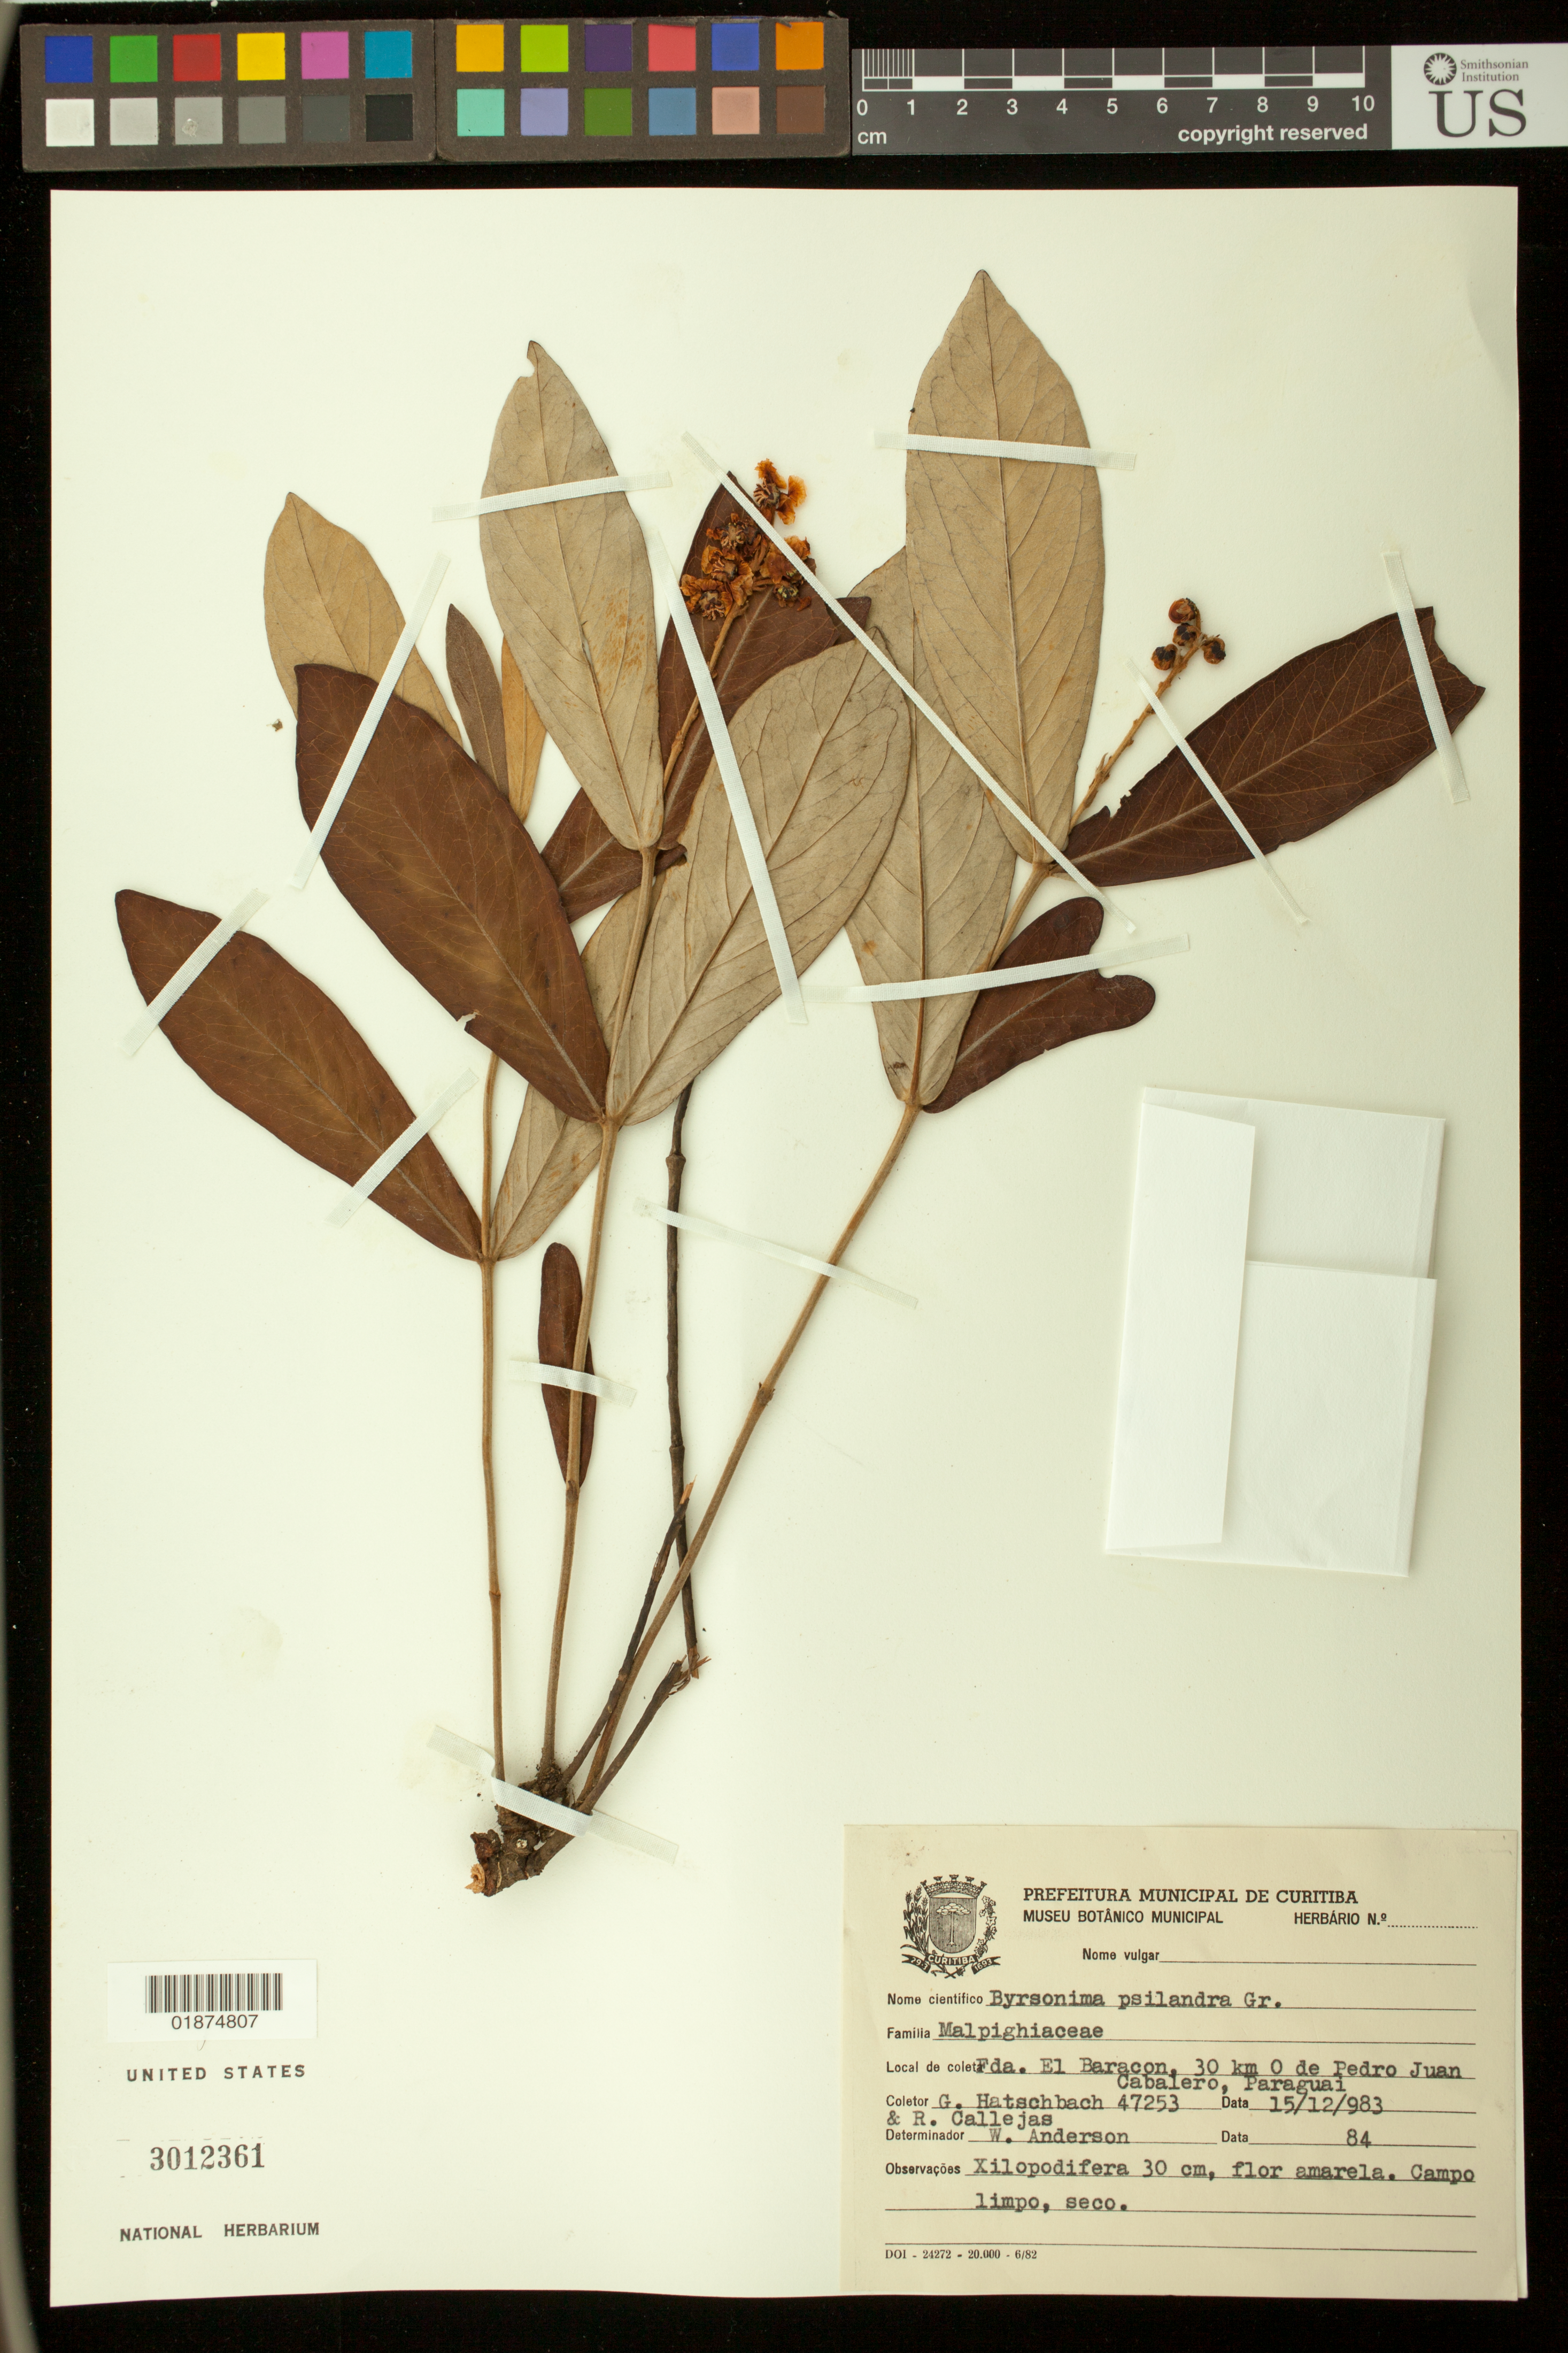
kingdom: Plantae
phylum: Tracheophyta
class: Magnoliopsida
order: Malpighiales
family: Malpighiaceae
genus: Byrsonima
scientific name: Byrsonima psilandra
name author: Griseb.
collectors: G. Hatschbach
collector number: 47253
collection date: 1983-12-15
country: Paraguay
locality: Fda. El Baracon, 30 km O de Pedro Juan Cabalero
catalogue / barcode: US 3012361